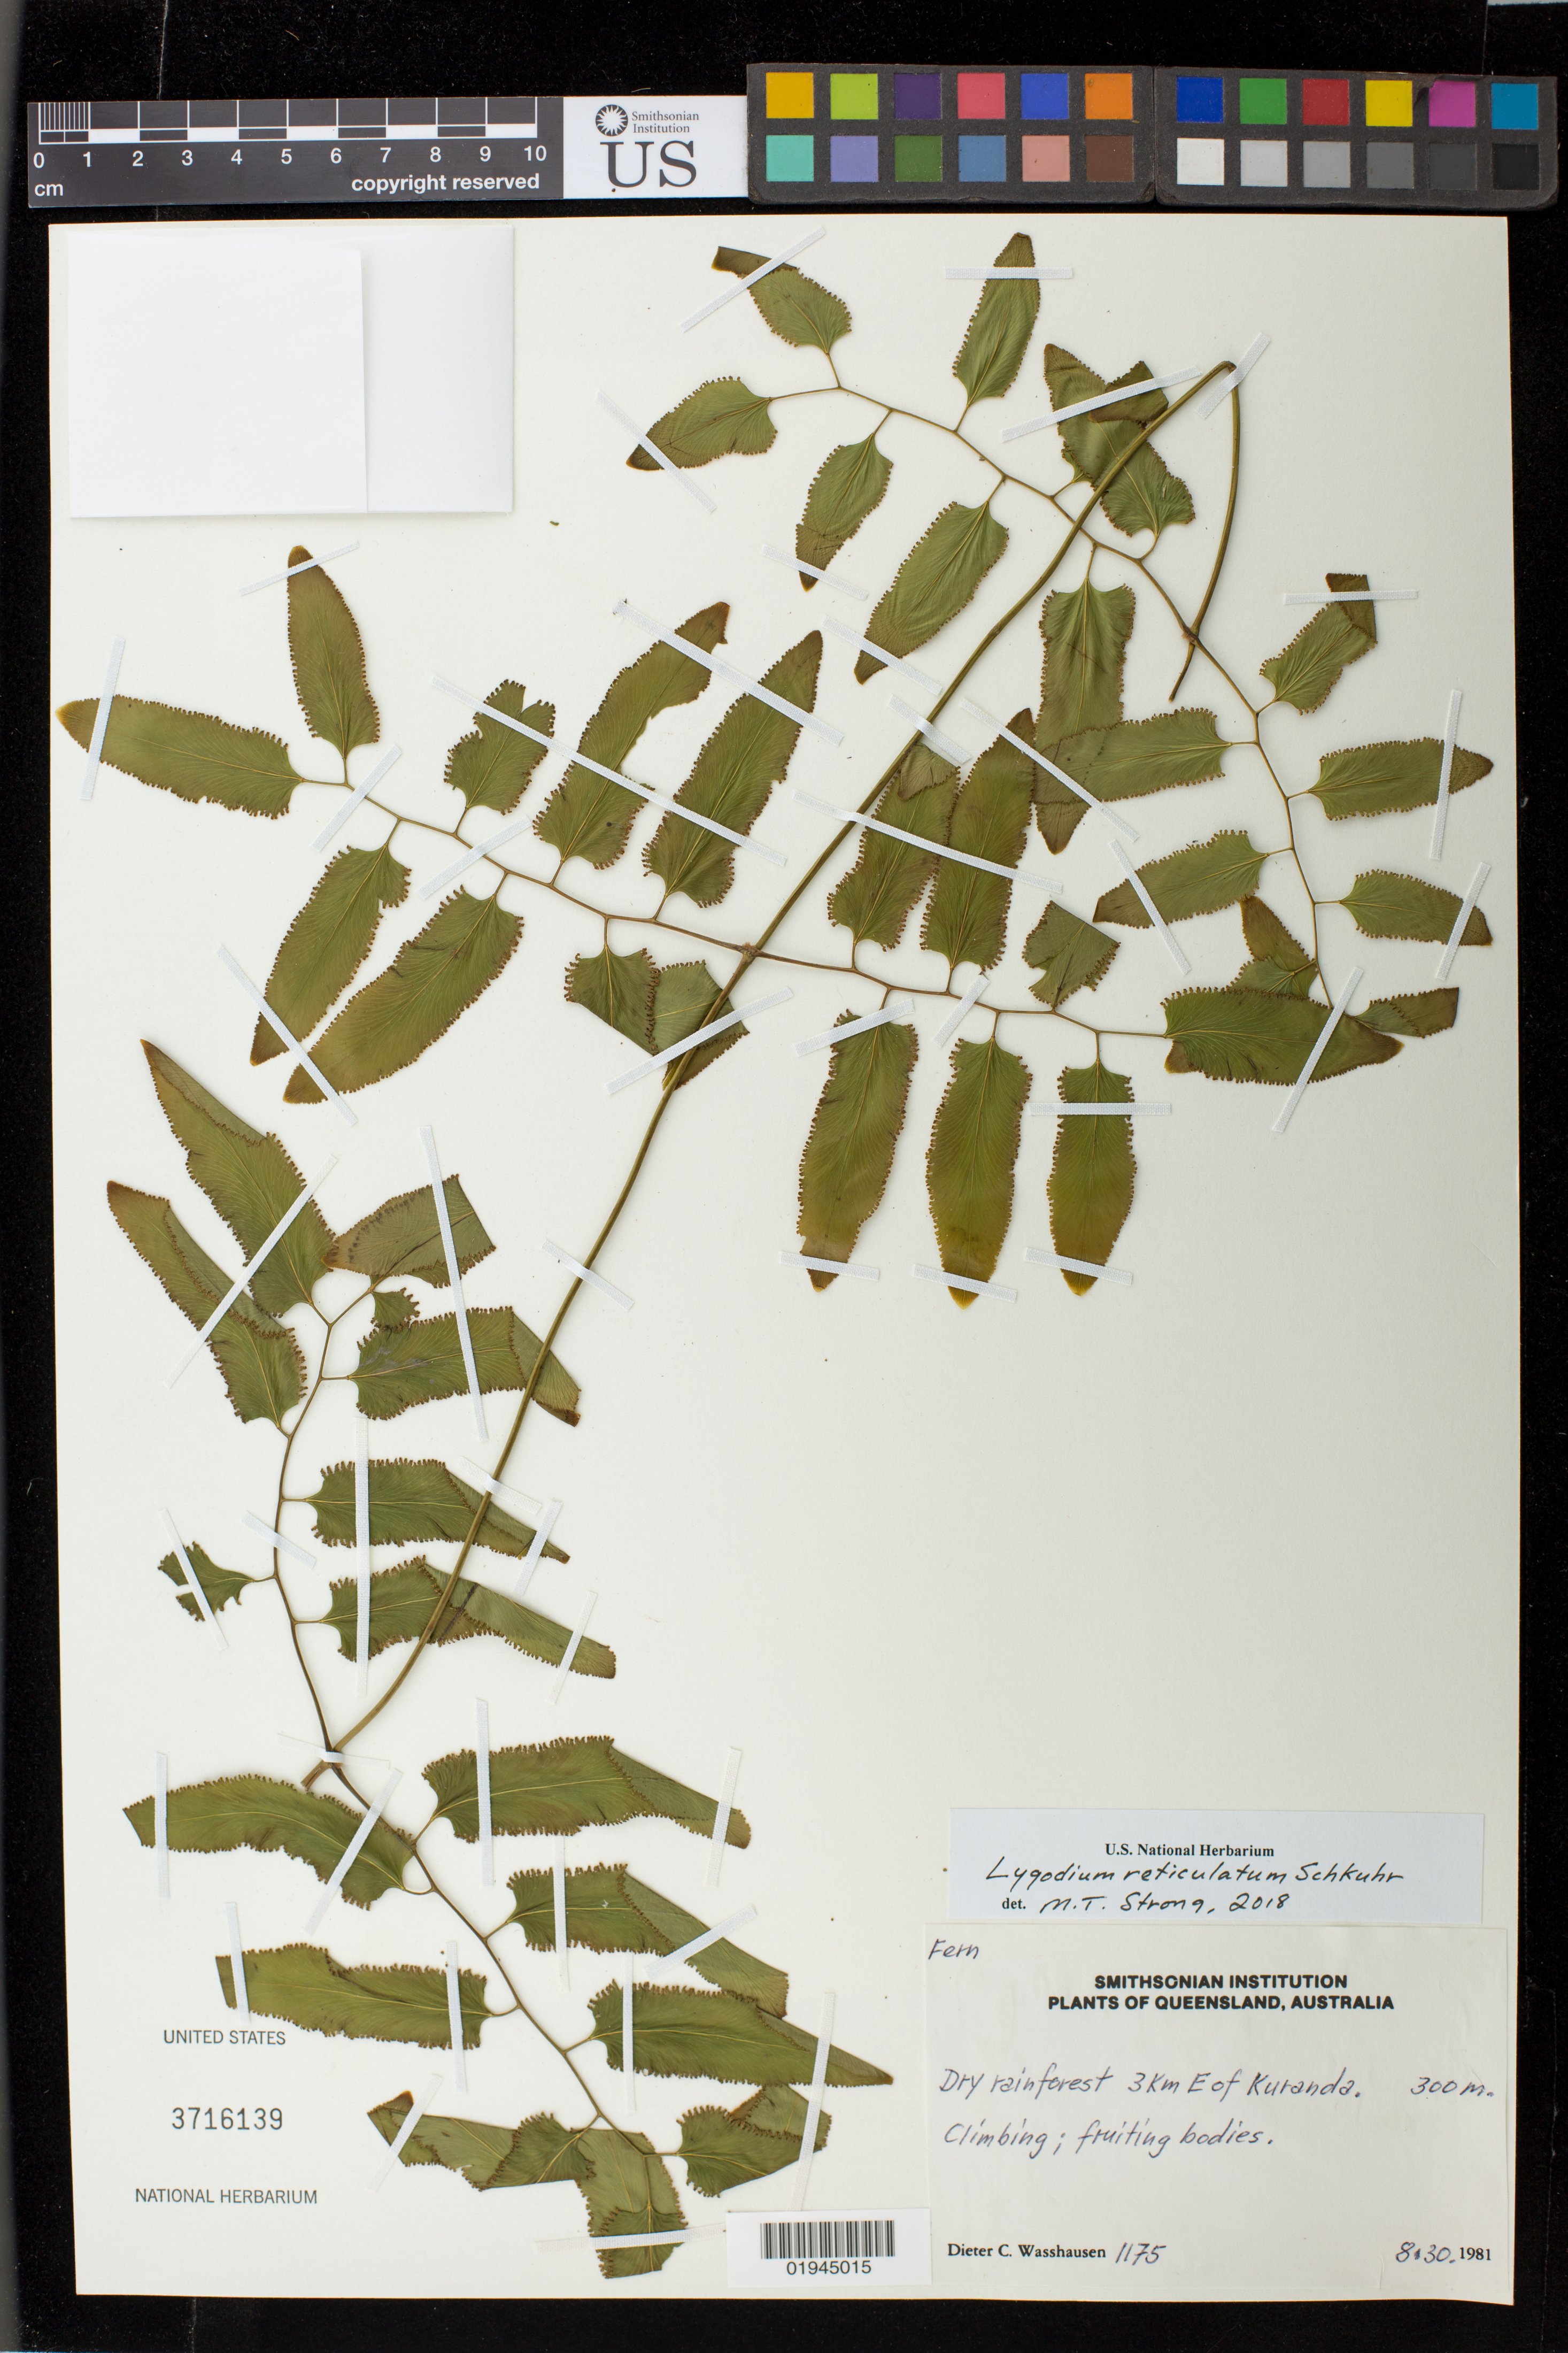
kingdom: Plantae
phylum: Tracheophyta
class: Polypodiopsida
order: Schizaeales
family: Lygodiaceae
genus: Lygodium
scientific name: Lygodium reticulatum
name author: Schkuhr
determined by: Strong, M. T., (US), Smithsonian Institution - National Museum of Natural History (UNITED STATES)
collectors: D. C. Wasshausen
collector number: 1175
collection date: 1981-08-30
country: Australia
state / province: Queensland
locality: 3 Km E of Kuranda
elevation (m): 300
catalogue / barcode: US 3716139